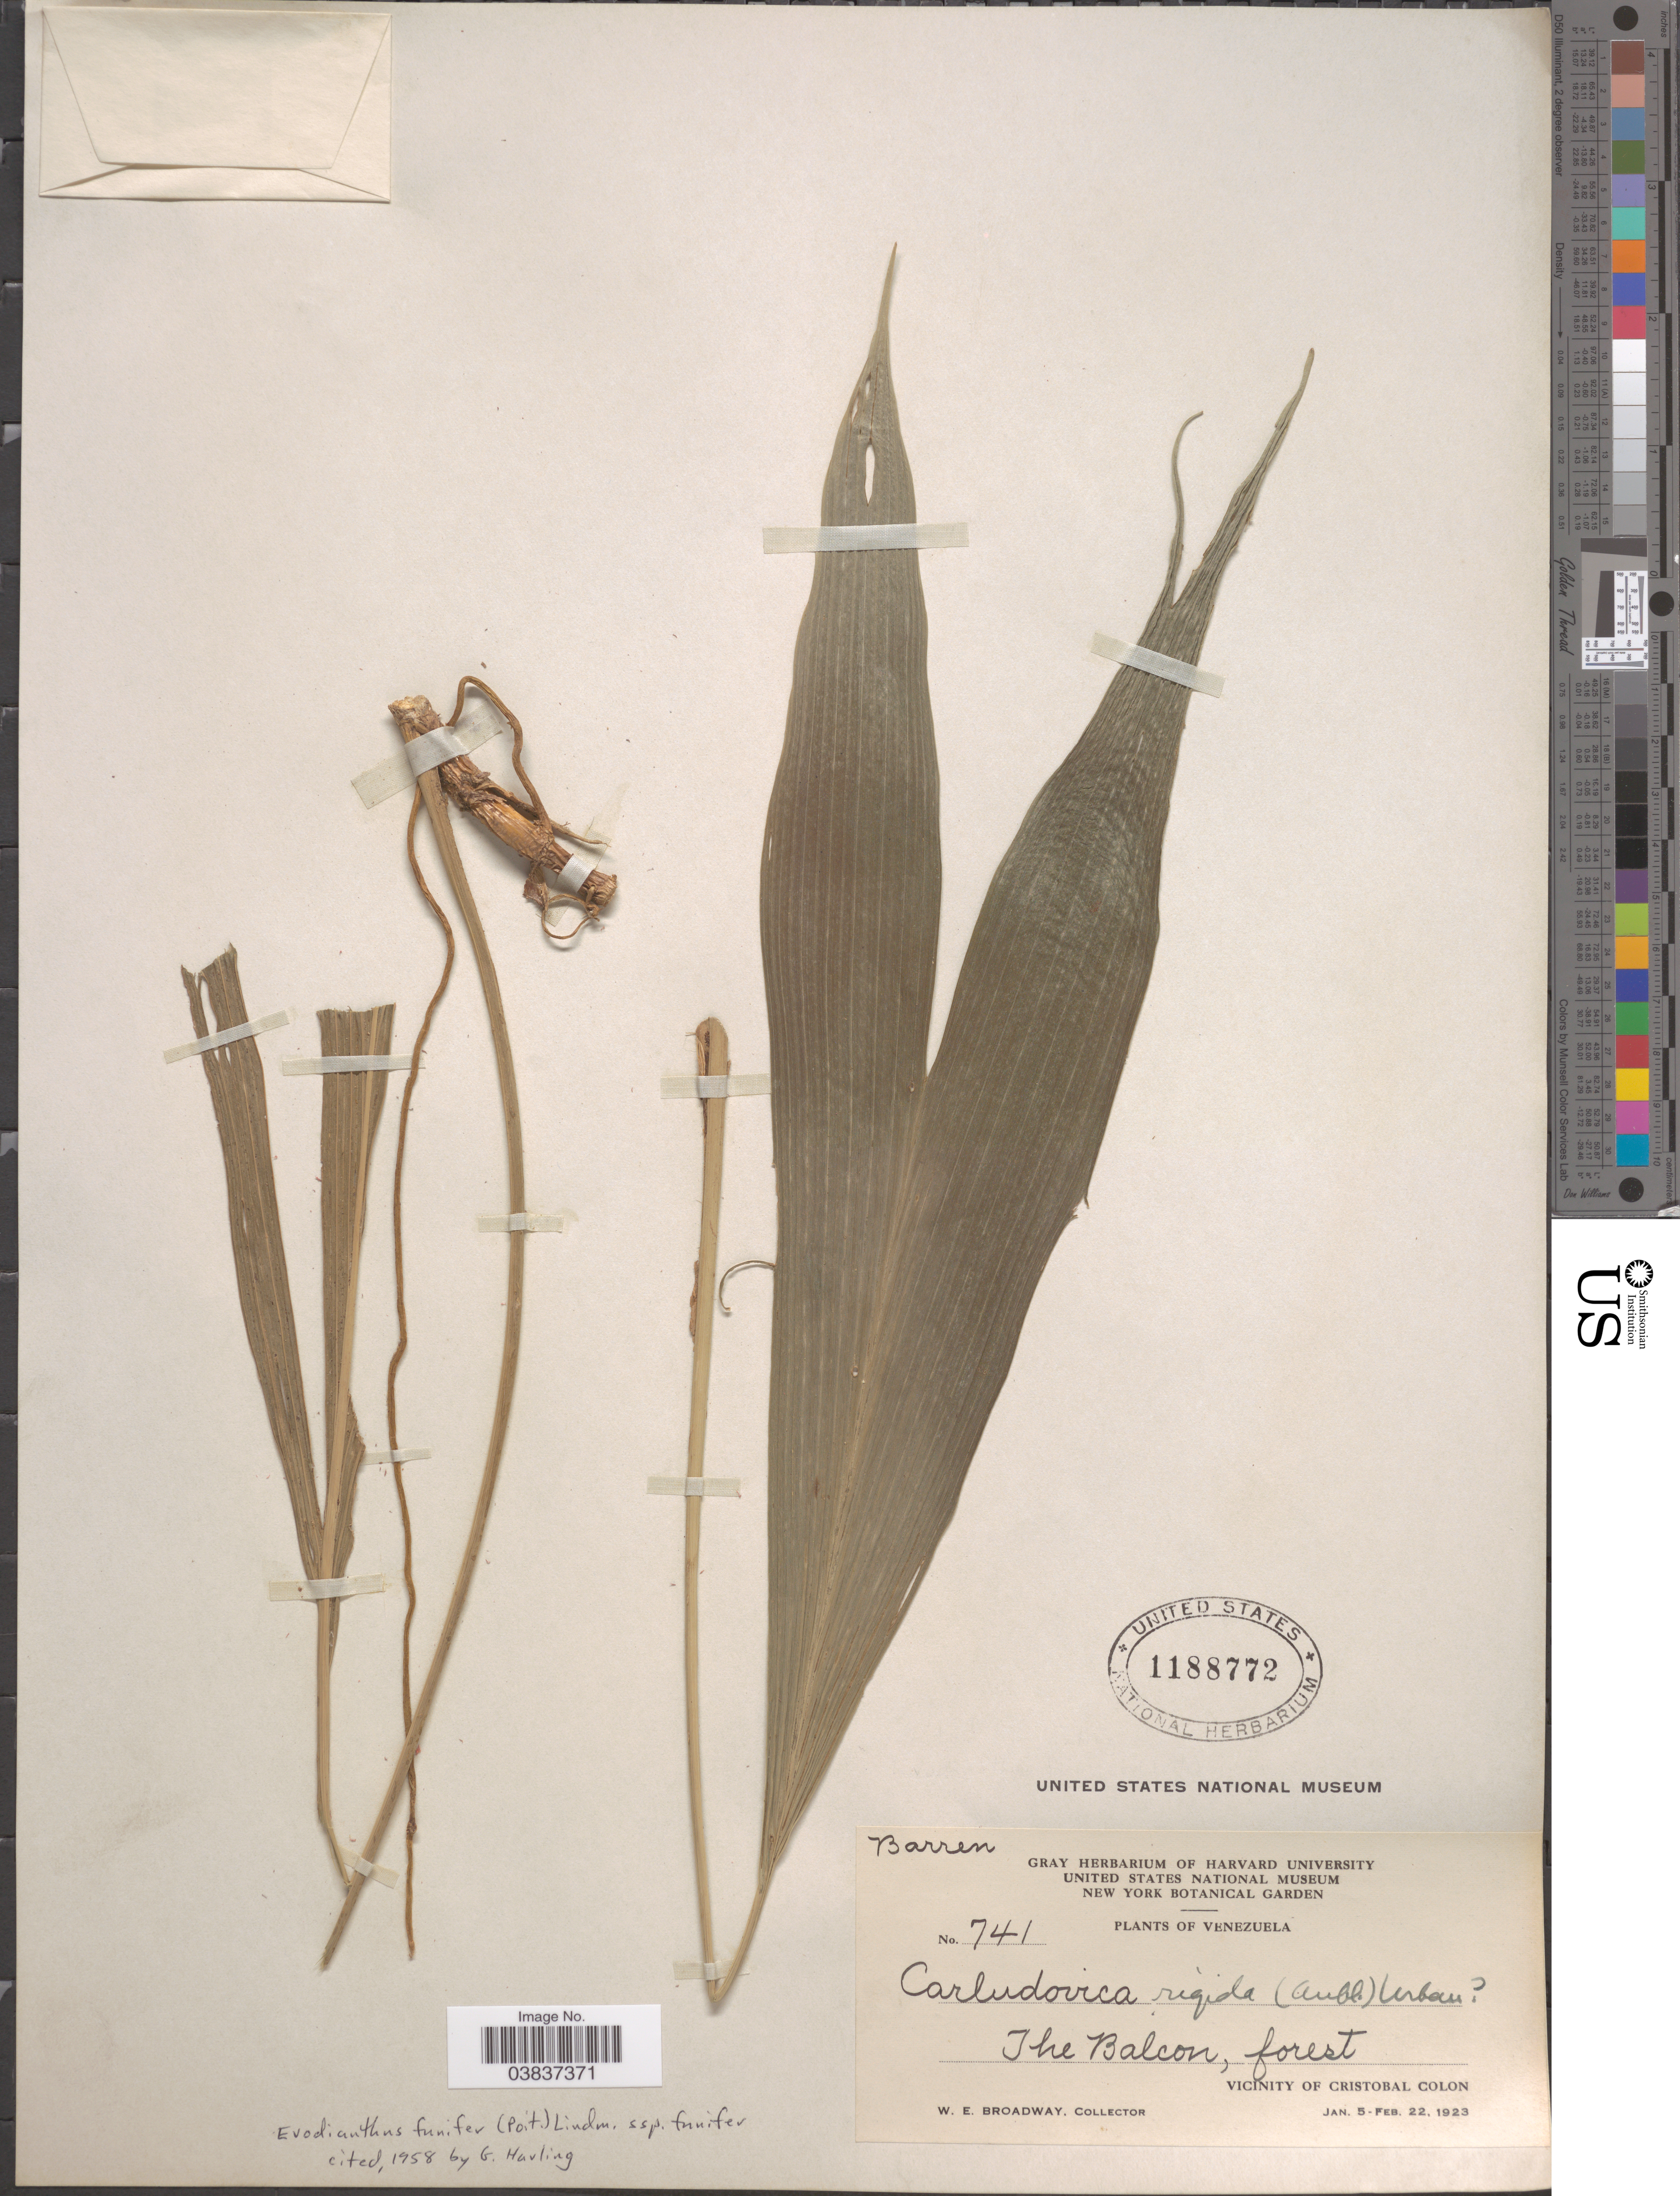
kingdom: Plantae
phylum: Tracheophyta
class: Liliopsida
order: Pandanales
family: Cyclanthaceae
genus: Evodianthus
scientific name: Evodianthus funifer subsp. funifer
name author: (Poit.) Lindm.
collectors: W. E. Broadway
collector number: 741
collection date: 1923-01-05/1923-02-22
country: Venezuela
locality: The Balcon. Vicinity of Cristobal Colon.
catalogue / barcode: US 1188772